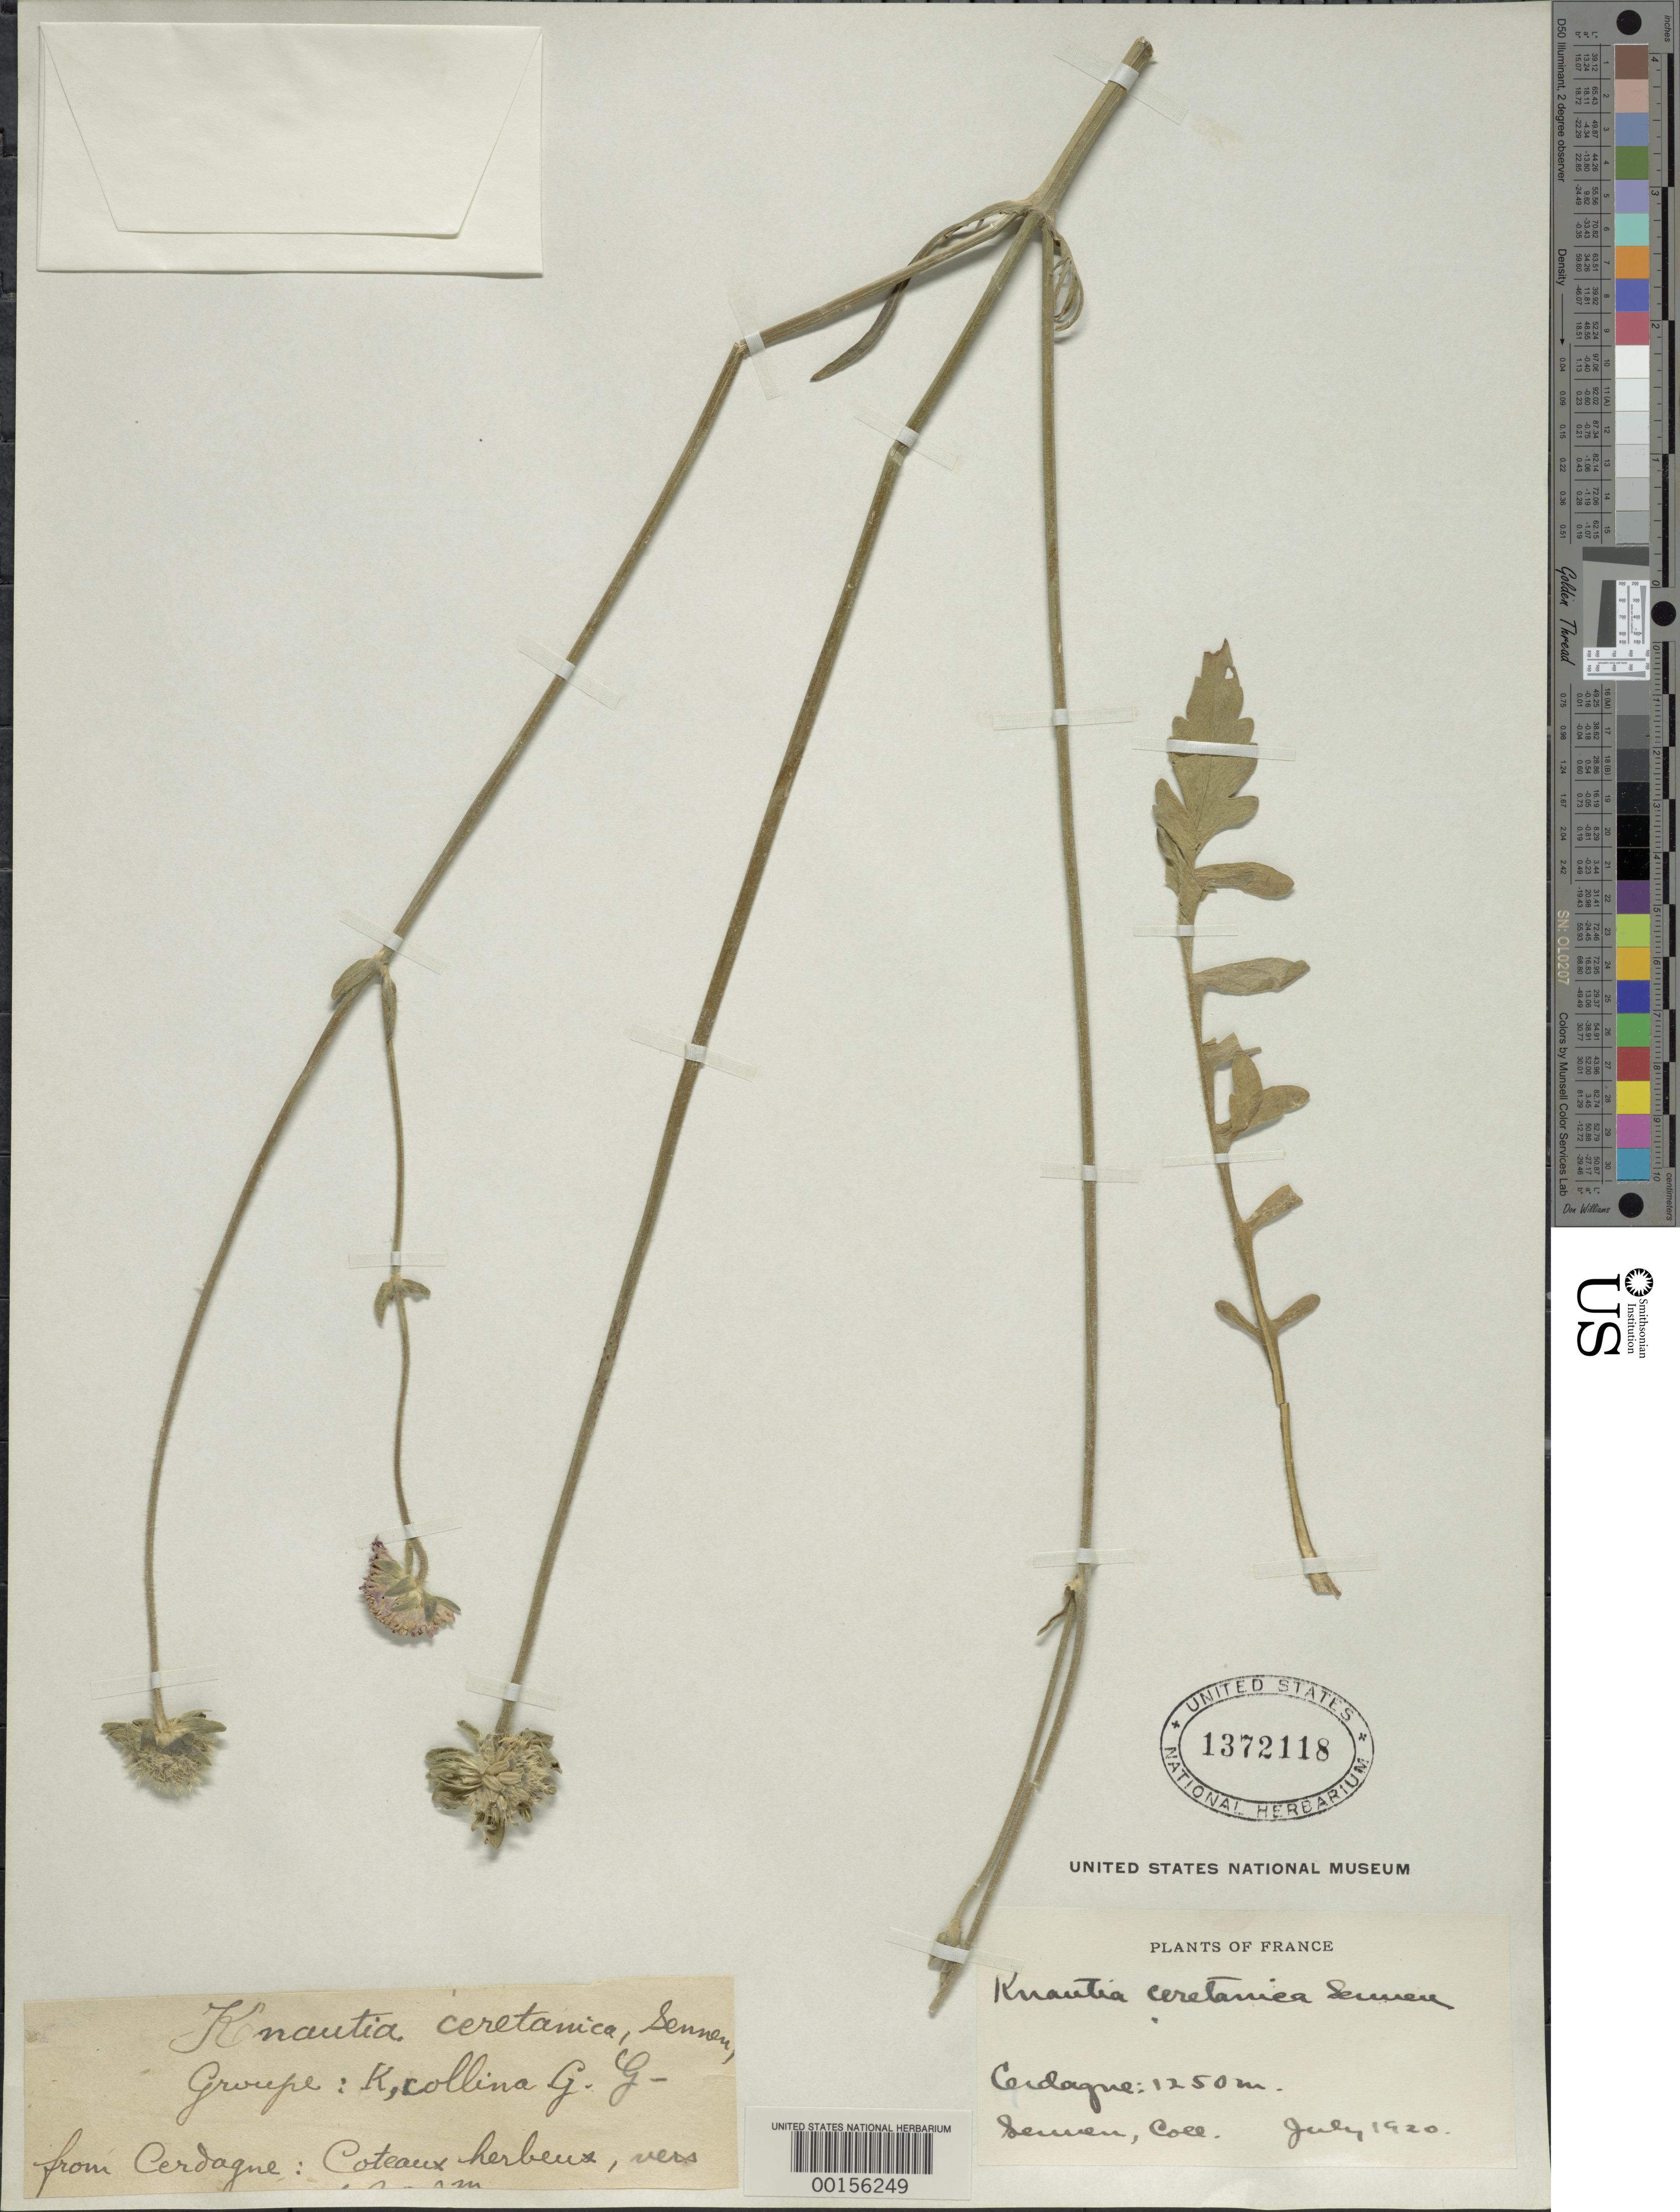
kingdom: Plantae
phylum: Tracheophyta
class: Magnoliopsida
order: Dipsacales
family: Caprifoliaceae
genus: Knautia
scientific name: Knautia ceretanica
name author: Sennen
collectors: E. Sennen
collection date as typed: Jul 1920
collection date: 1920-07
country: France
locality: Cerdagne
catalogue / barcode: US 1372118